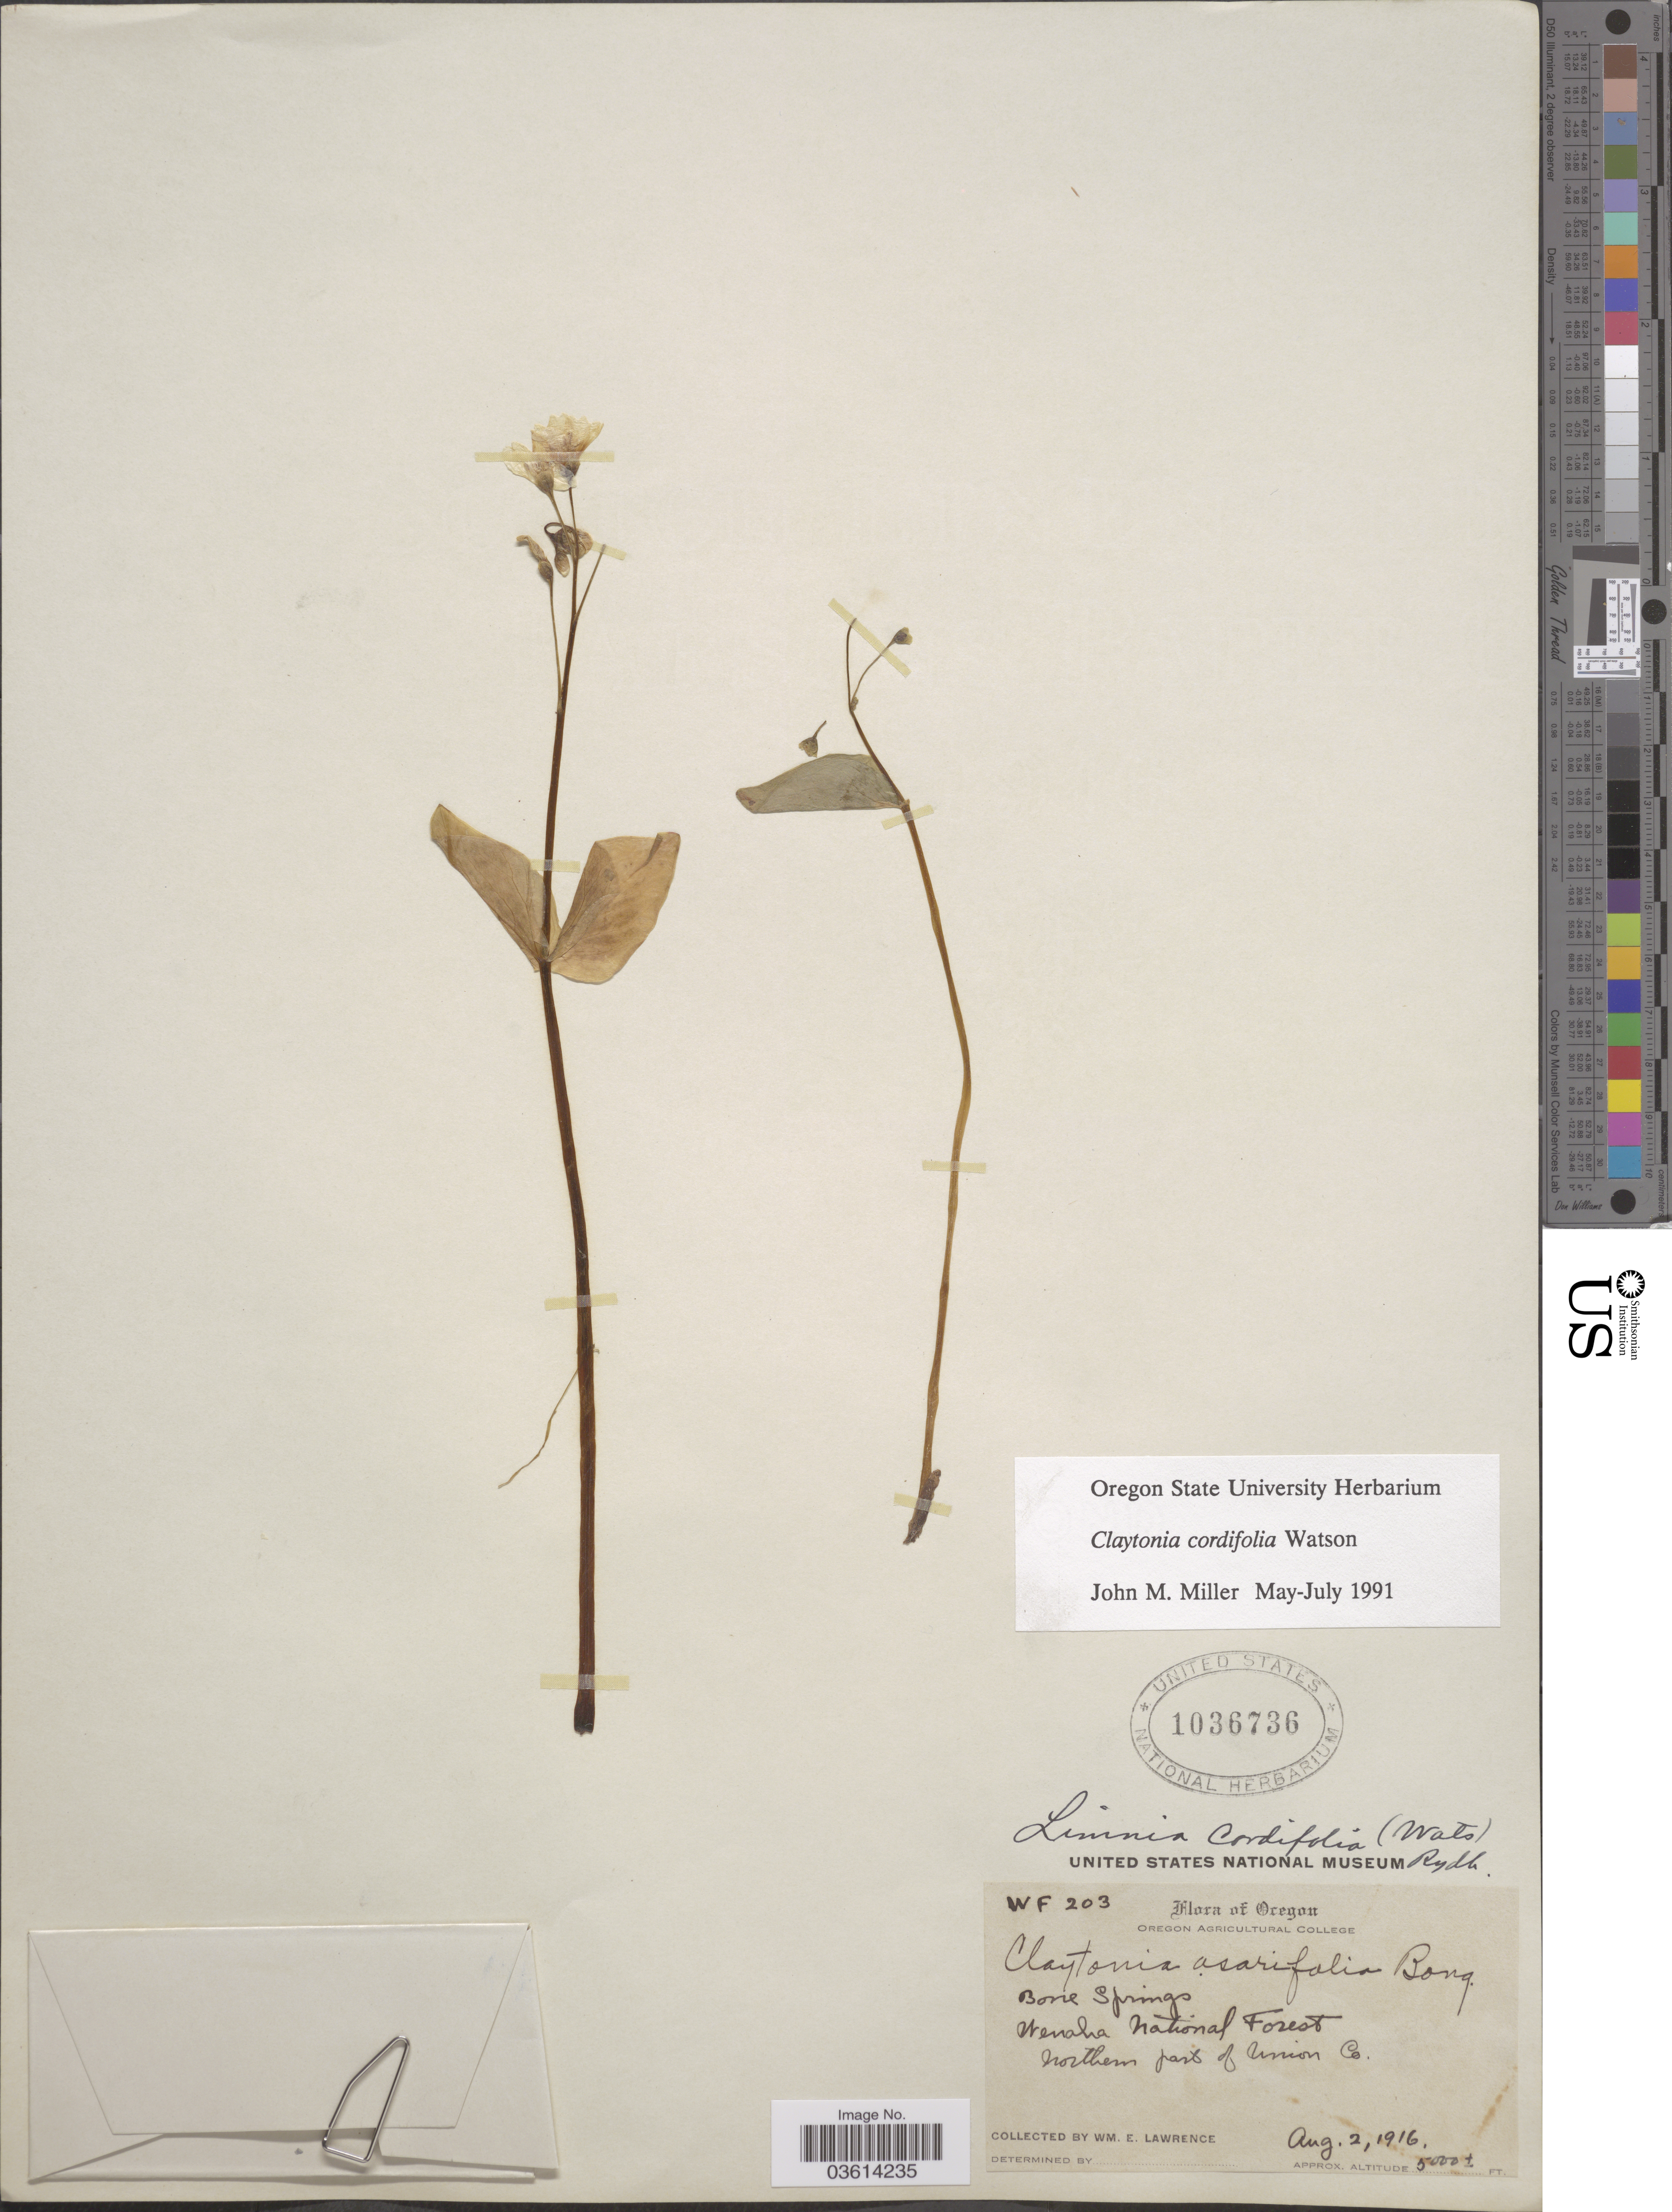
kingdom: Plantae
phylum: Tracheophyta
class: Magnoliopsida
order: Caryophyllales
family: Montiaceae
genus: Claytonia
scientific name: Claytonia cordifolia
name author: S. Watson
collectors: W. Lawrence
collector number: WF203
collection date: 1916-08-02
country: United States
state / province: Oregon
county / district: Union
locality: Wenaha National Forest. Northern part of Union Co.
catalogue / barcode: US 1036736